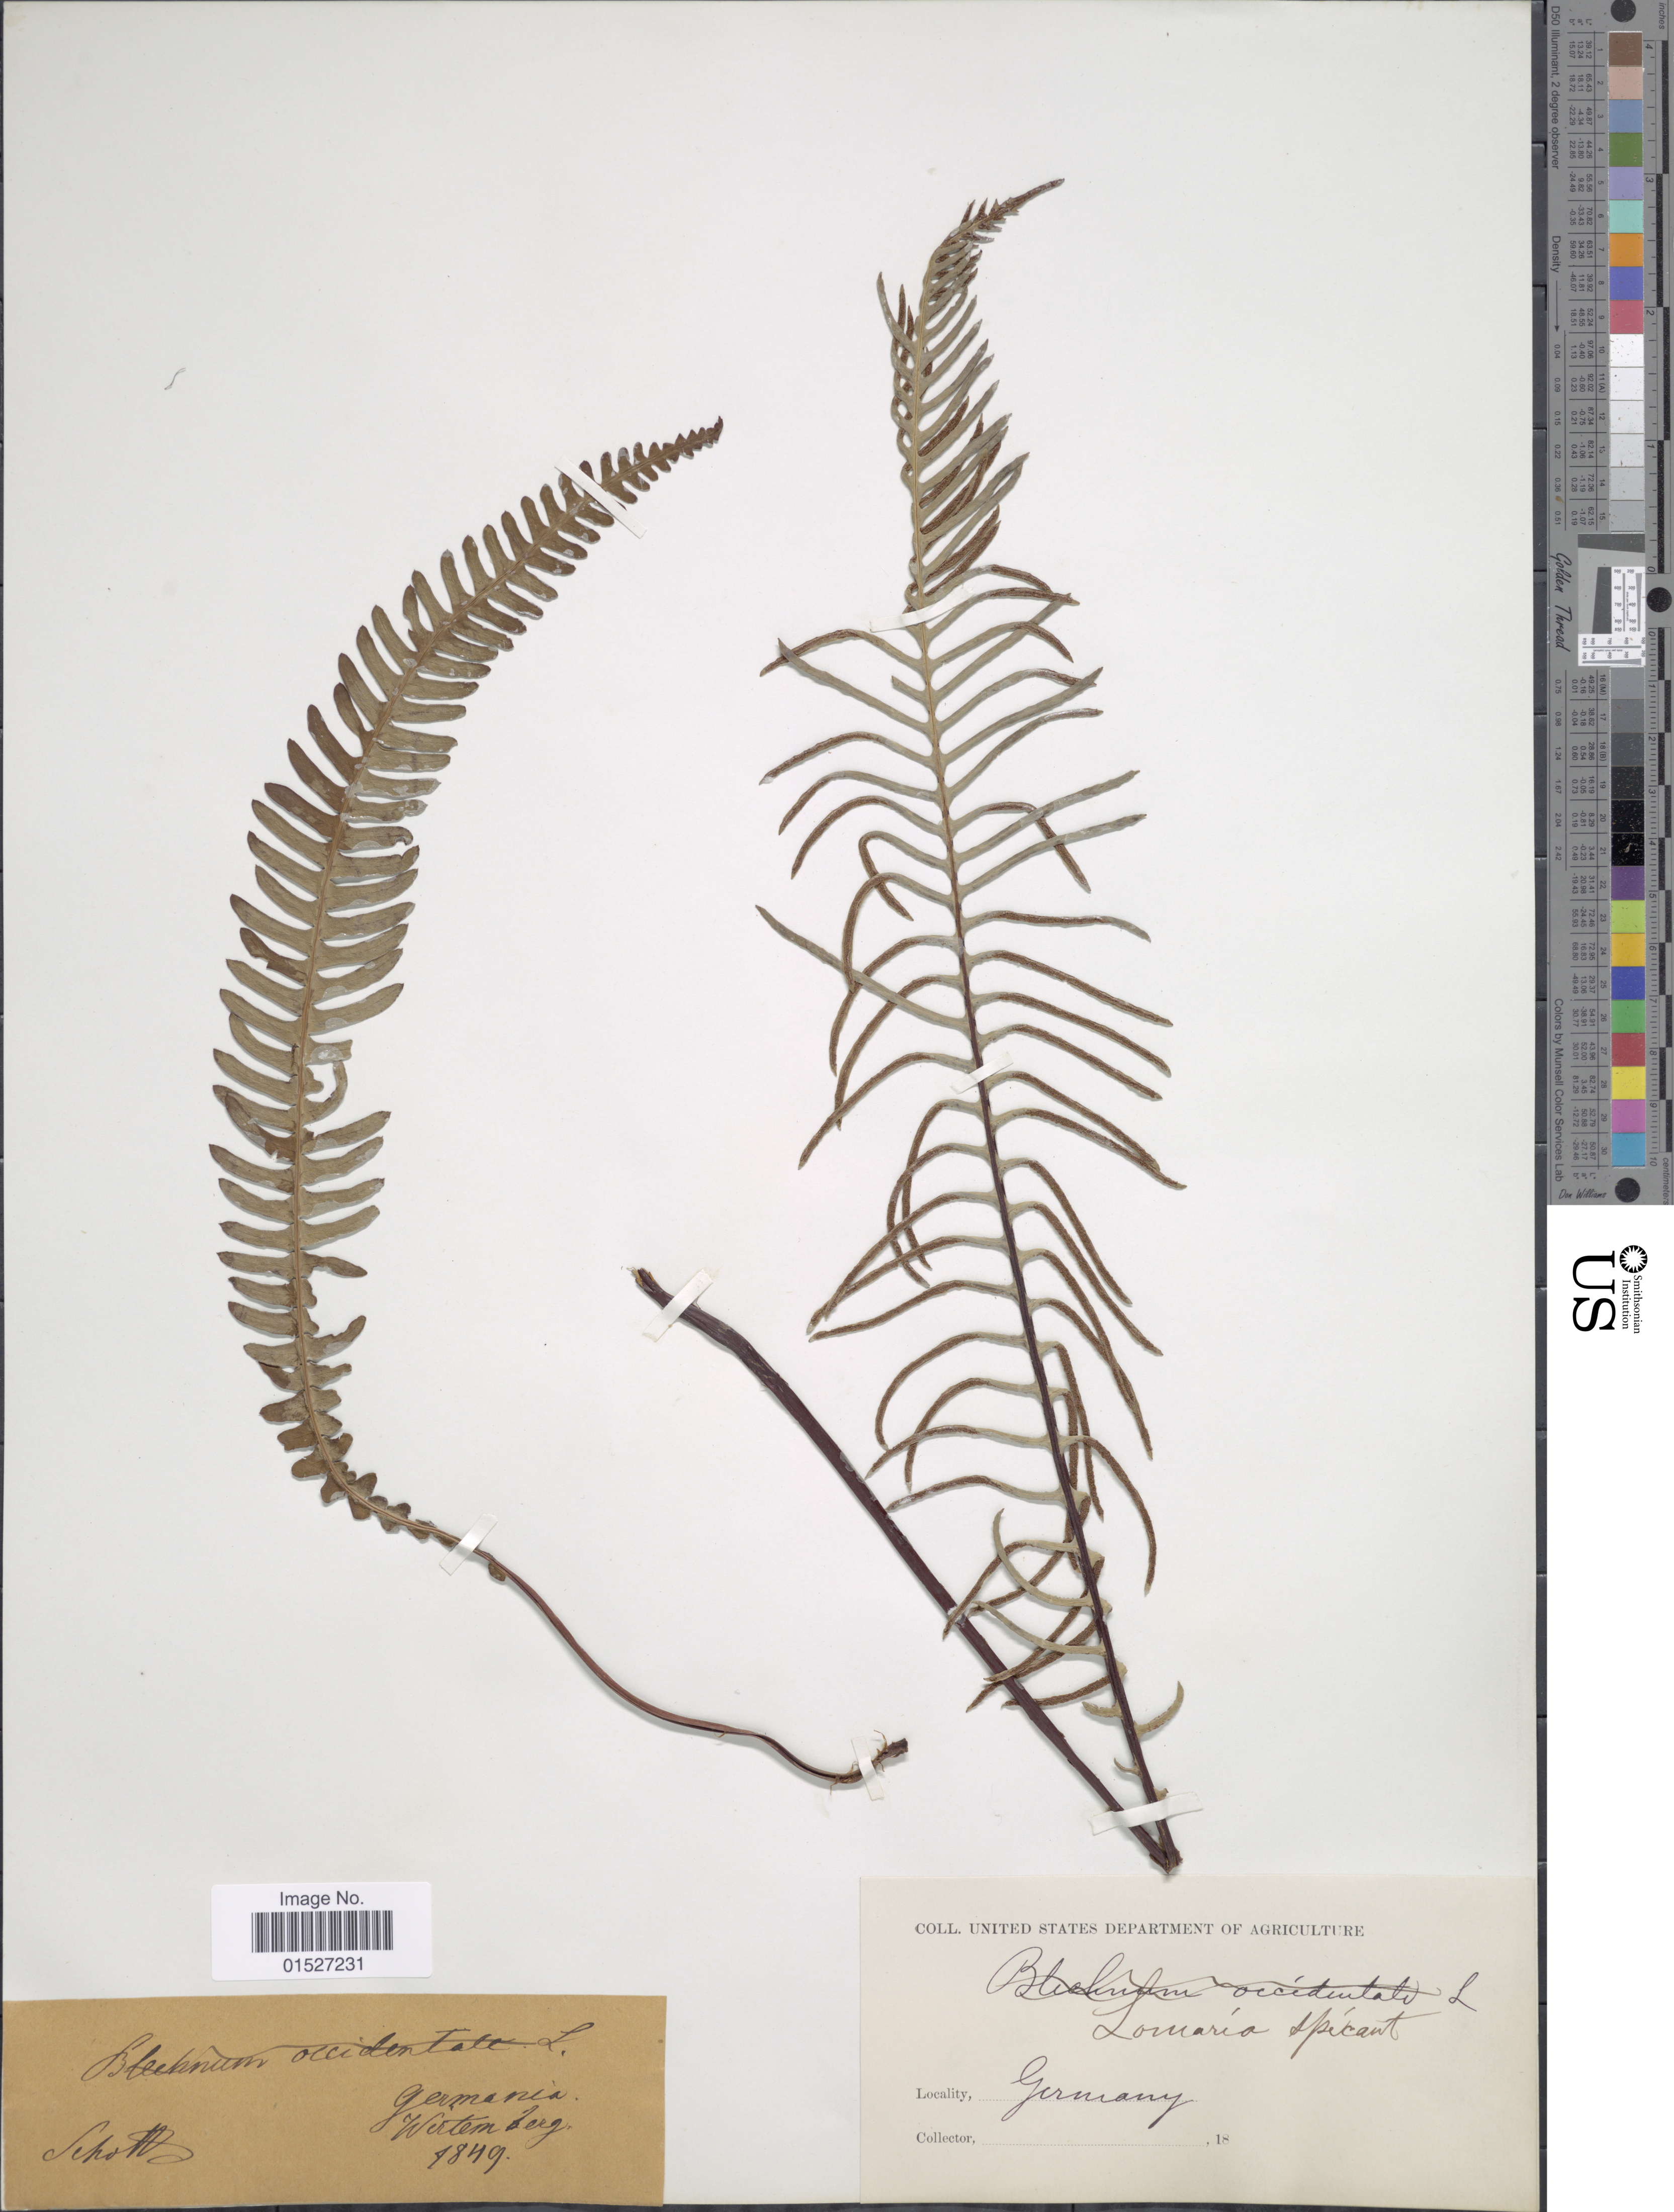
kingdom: Plantae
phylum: Tracheophyta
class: Polypodiopsida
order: Polypodiales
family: Blechnaceae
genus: Blechnum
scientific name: Blechnum spicant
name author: (L.) Sm.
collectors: Schott, --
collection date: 1849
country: Germany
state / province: Baden-württemberg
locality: Wirtemberg